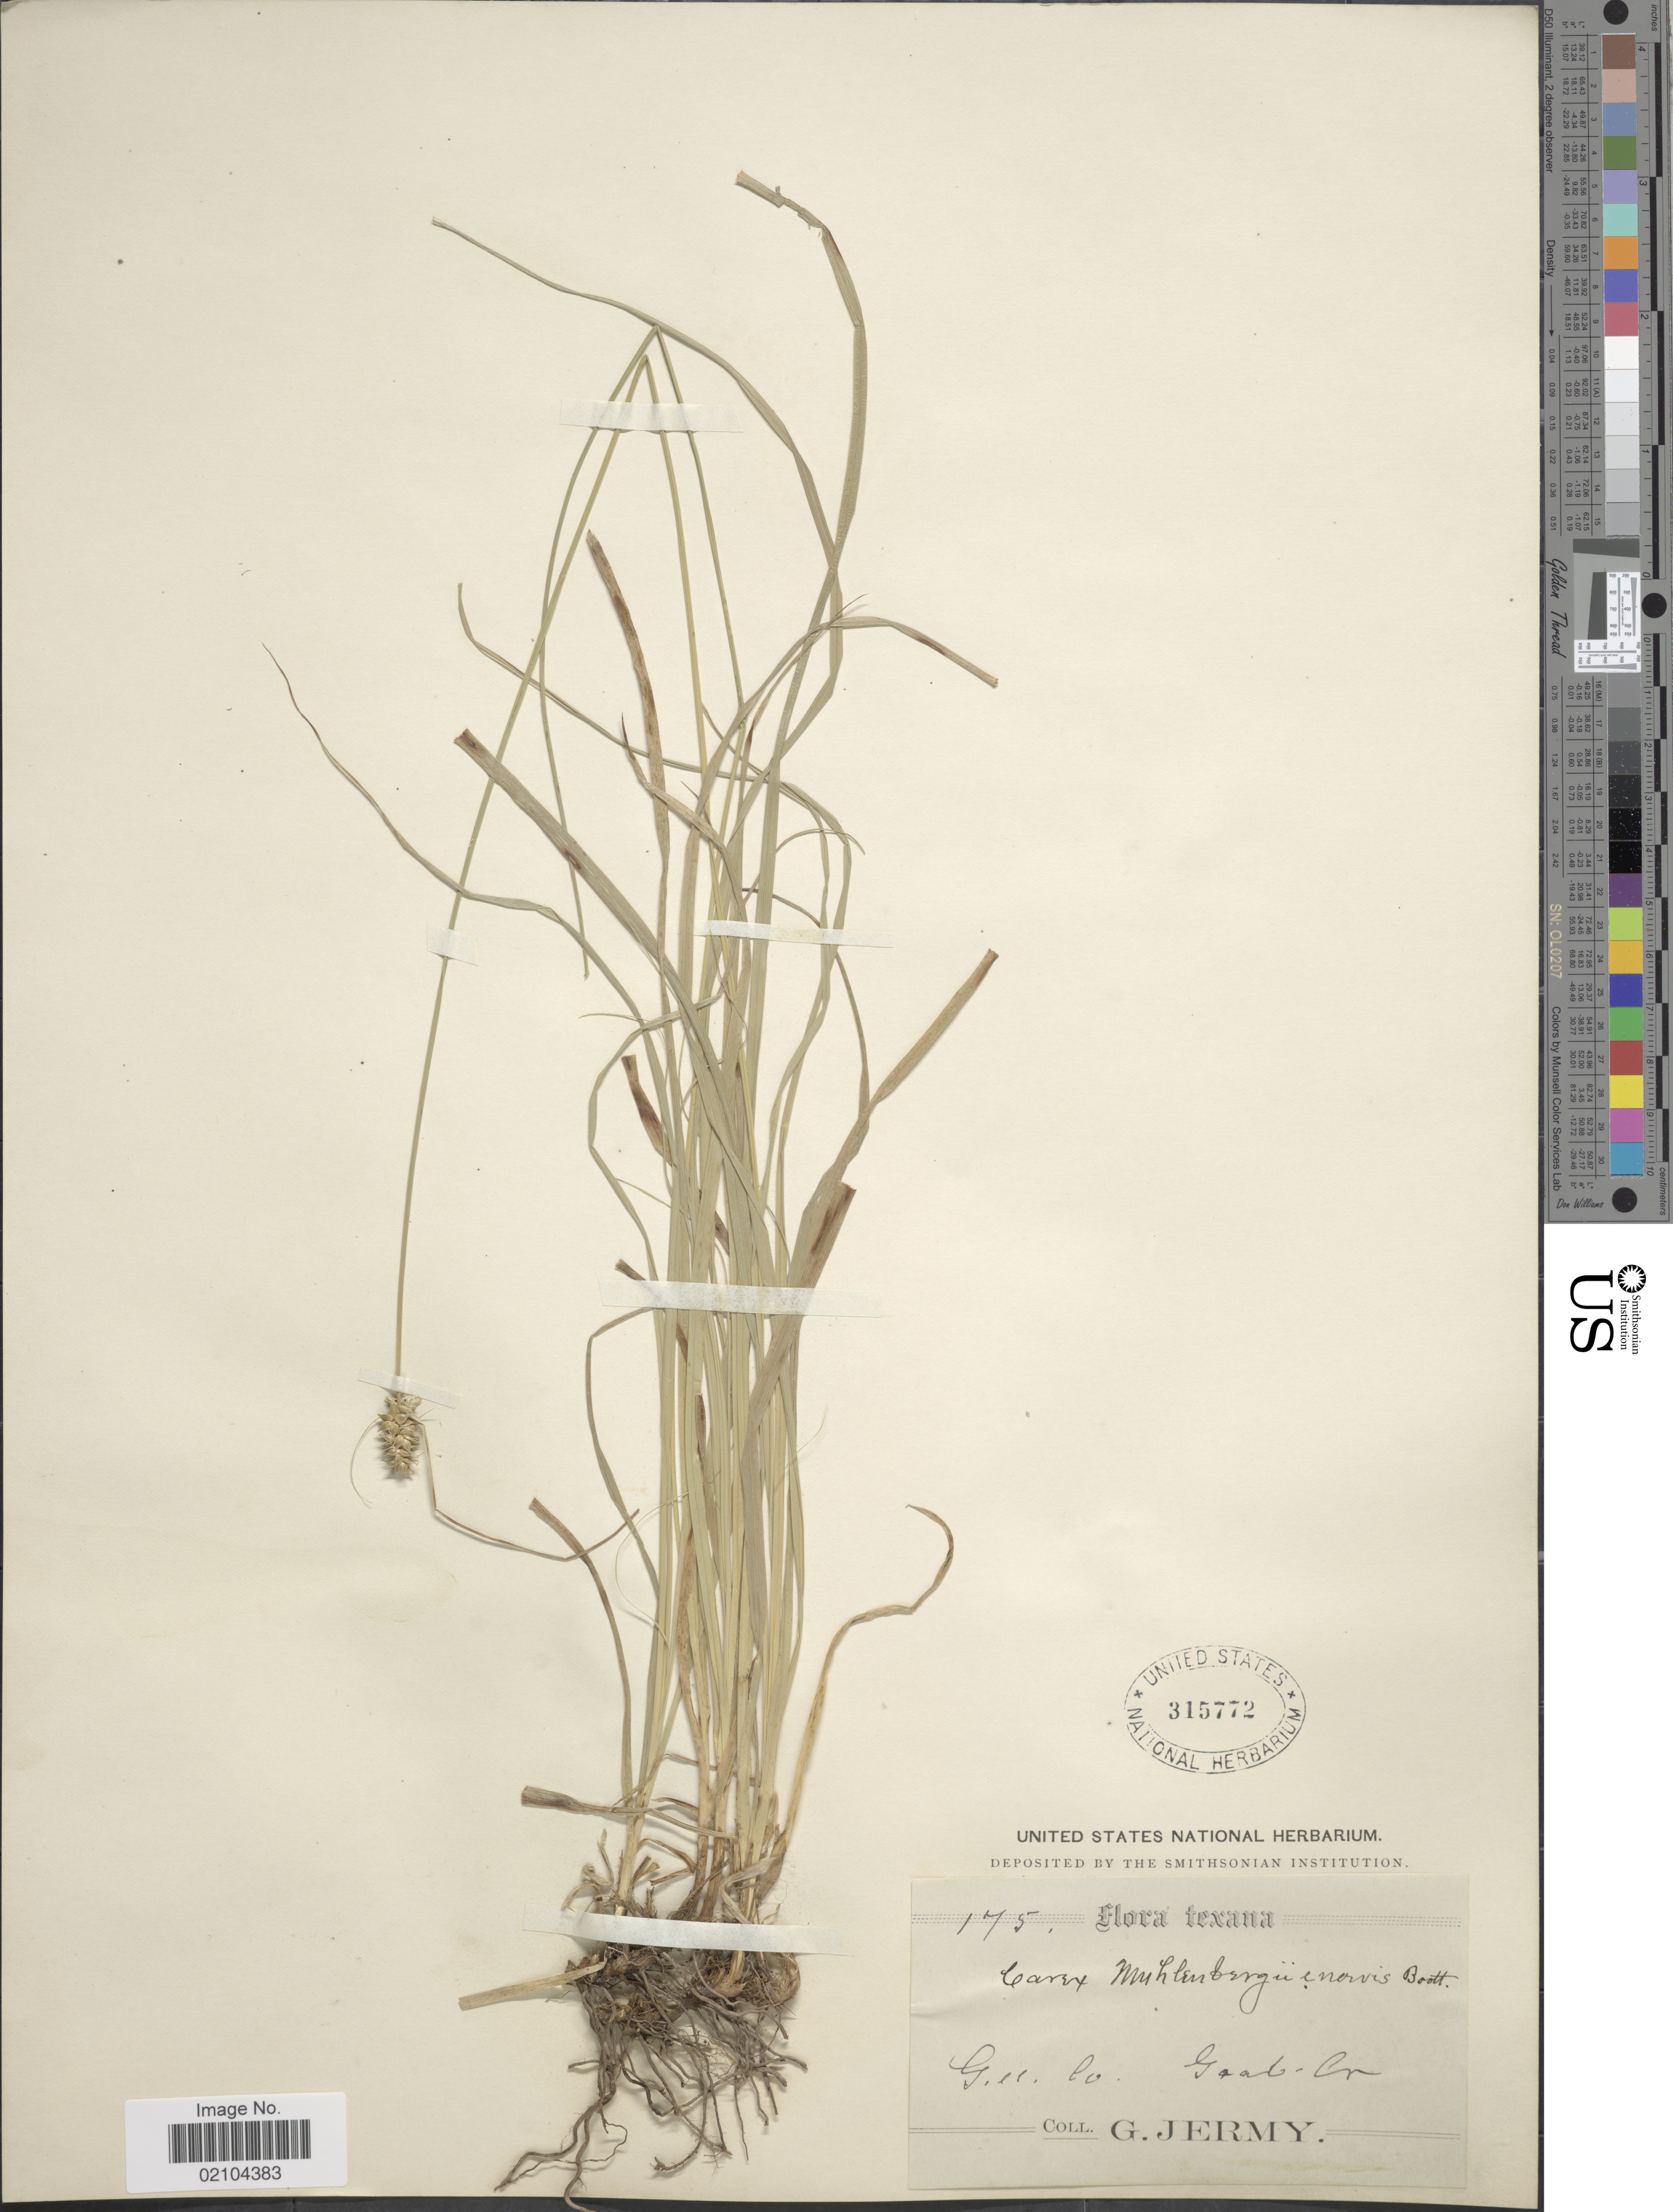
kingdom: Plantae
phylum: Tracheophyta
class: Liliopsida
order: Poales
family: Cyperaceae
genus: Carex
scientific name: Carex austrina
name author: Mack.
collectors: G. Jermy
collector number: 175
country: United States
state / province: Texas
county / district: Gilliespie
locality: Texana, Gill (Gilliespie) Co. Crab Cr.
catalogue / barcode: US 315772